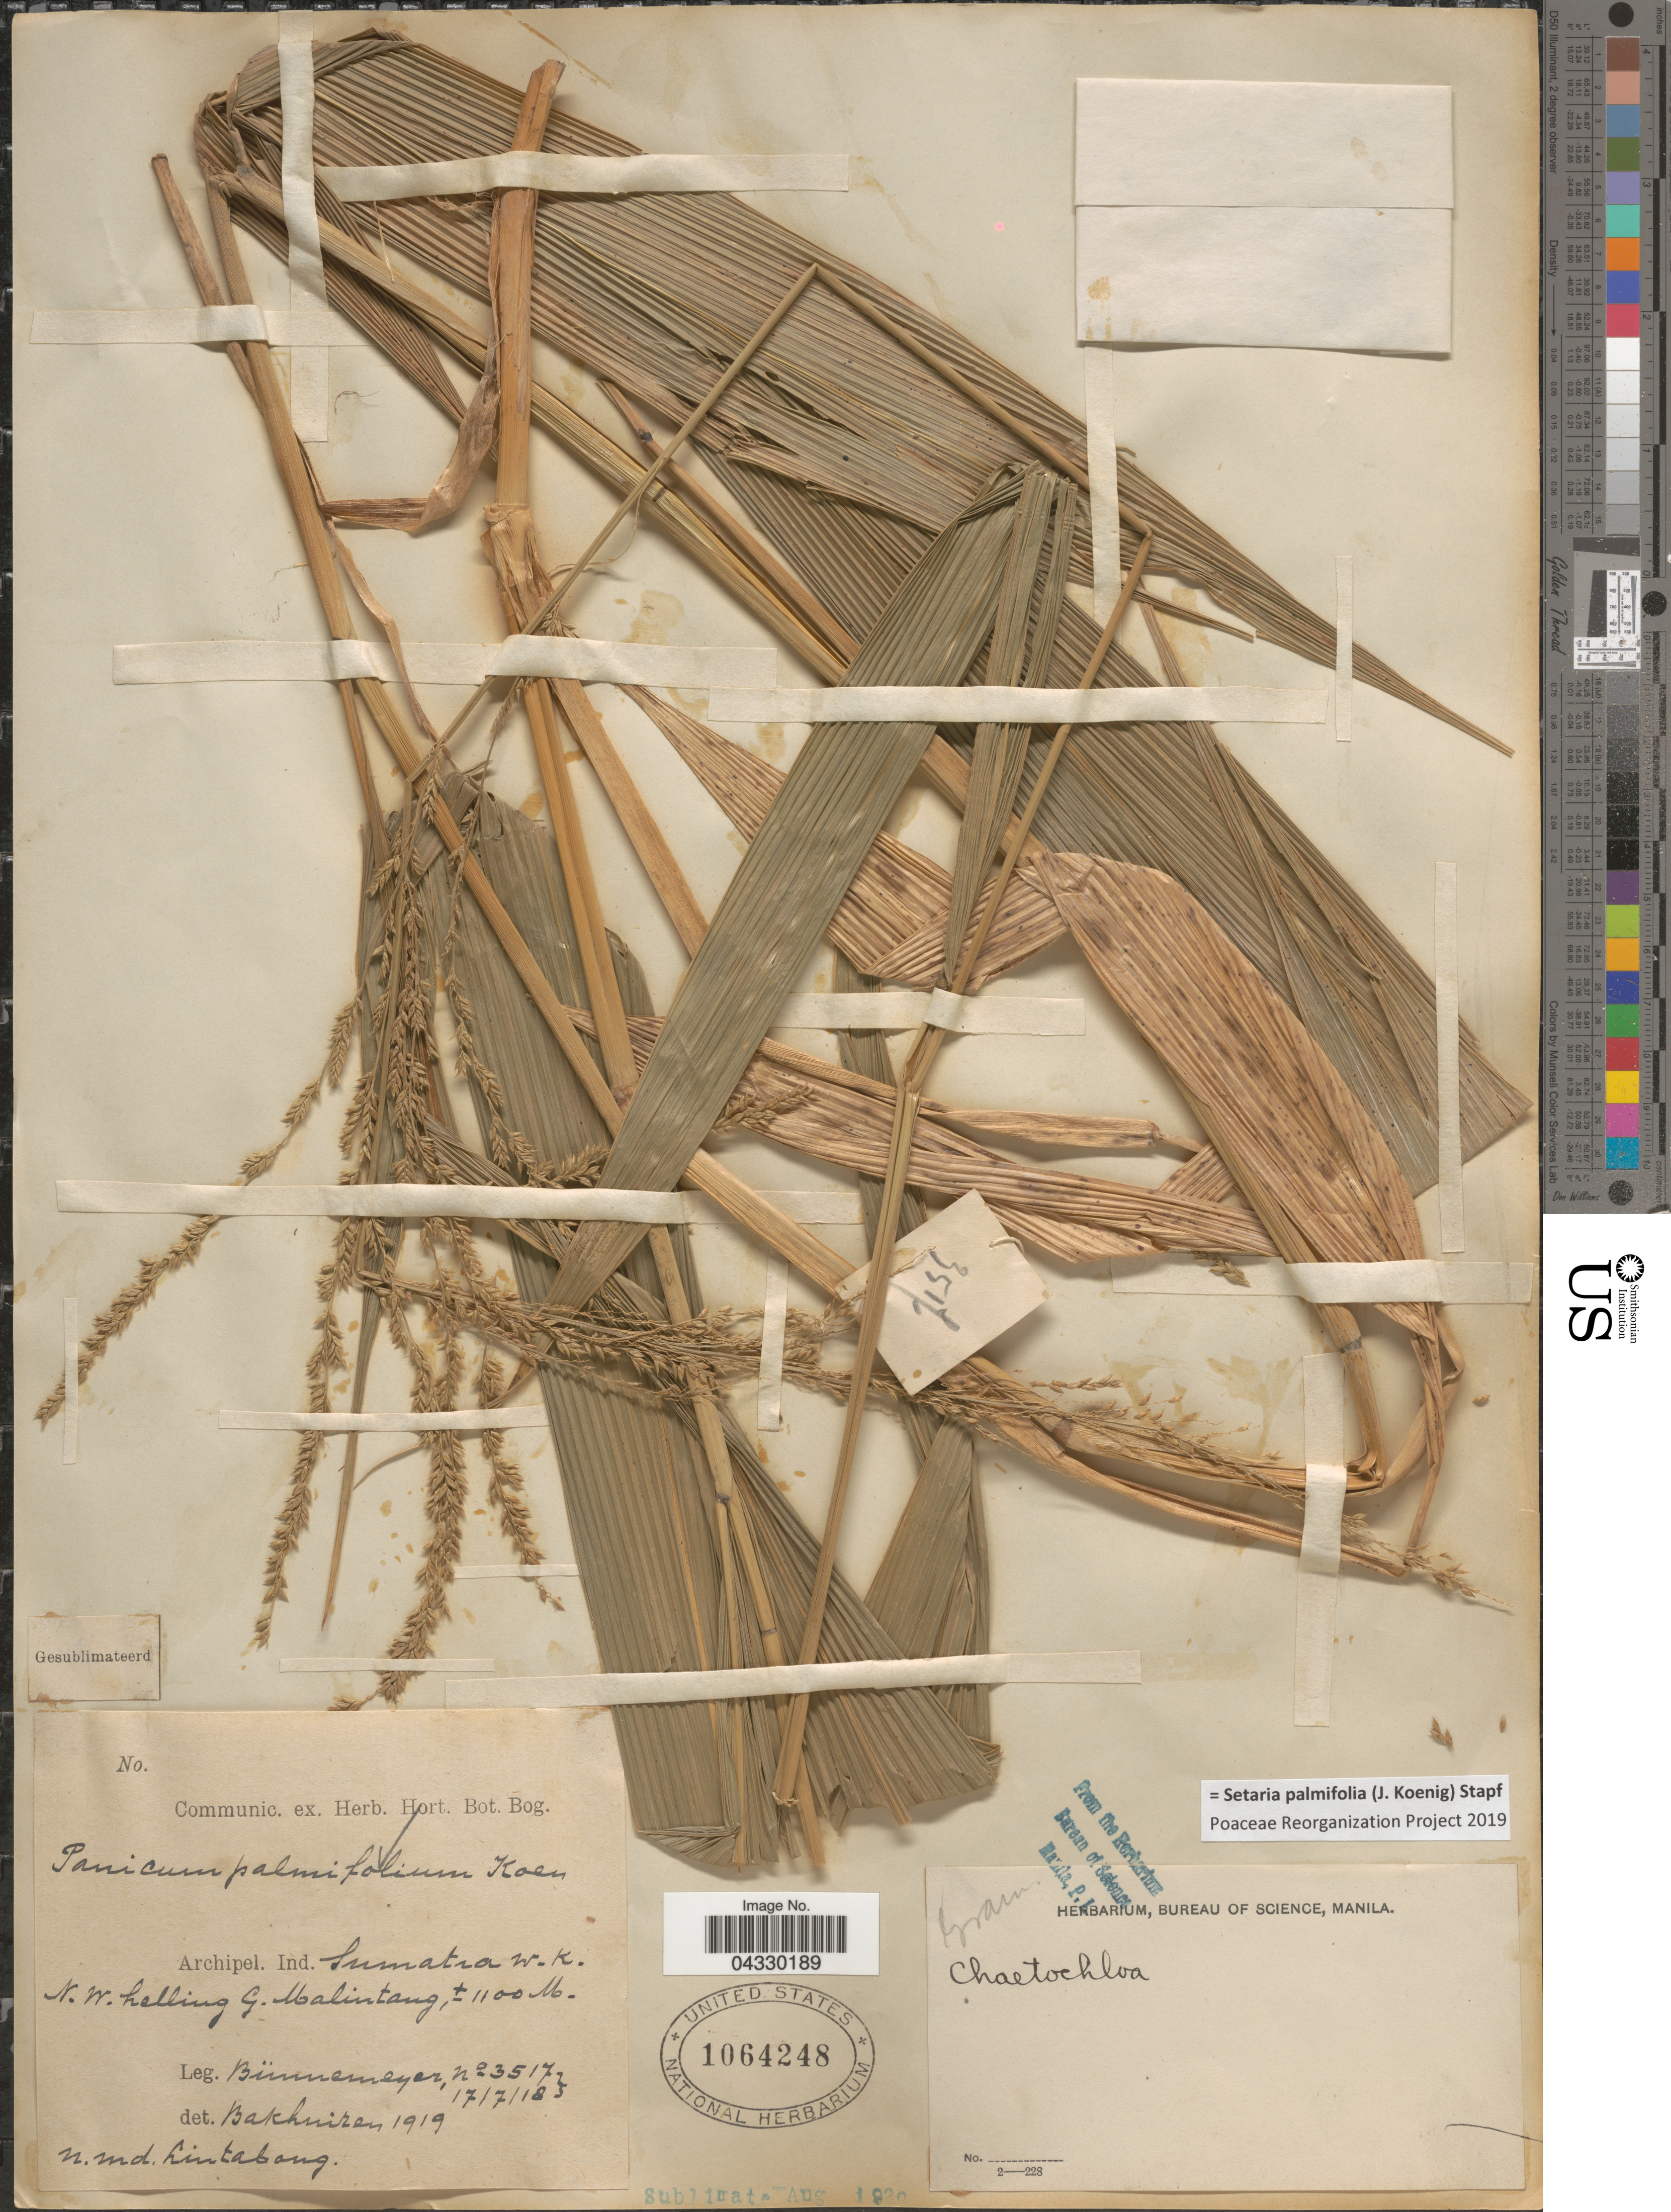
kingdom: Plantae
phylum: Tracheophyta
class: Liliopsida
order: Poales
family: Poaceae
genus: Setaria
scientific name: Setaria palmifolia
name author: (J. Koenig) Stapf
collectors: Bunnemeyer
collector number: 3517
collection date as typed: Transcribed d/m/y: 17/7/85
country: Indonesia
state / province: Sumatra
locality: Archipel. Ind. Sumatra W.K. N.W. helling G. Malintang.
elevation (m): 1100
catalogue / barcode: US 1064248